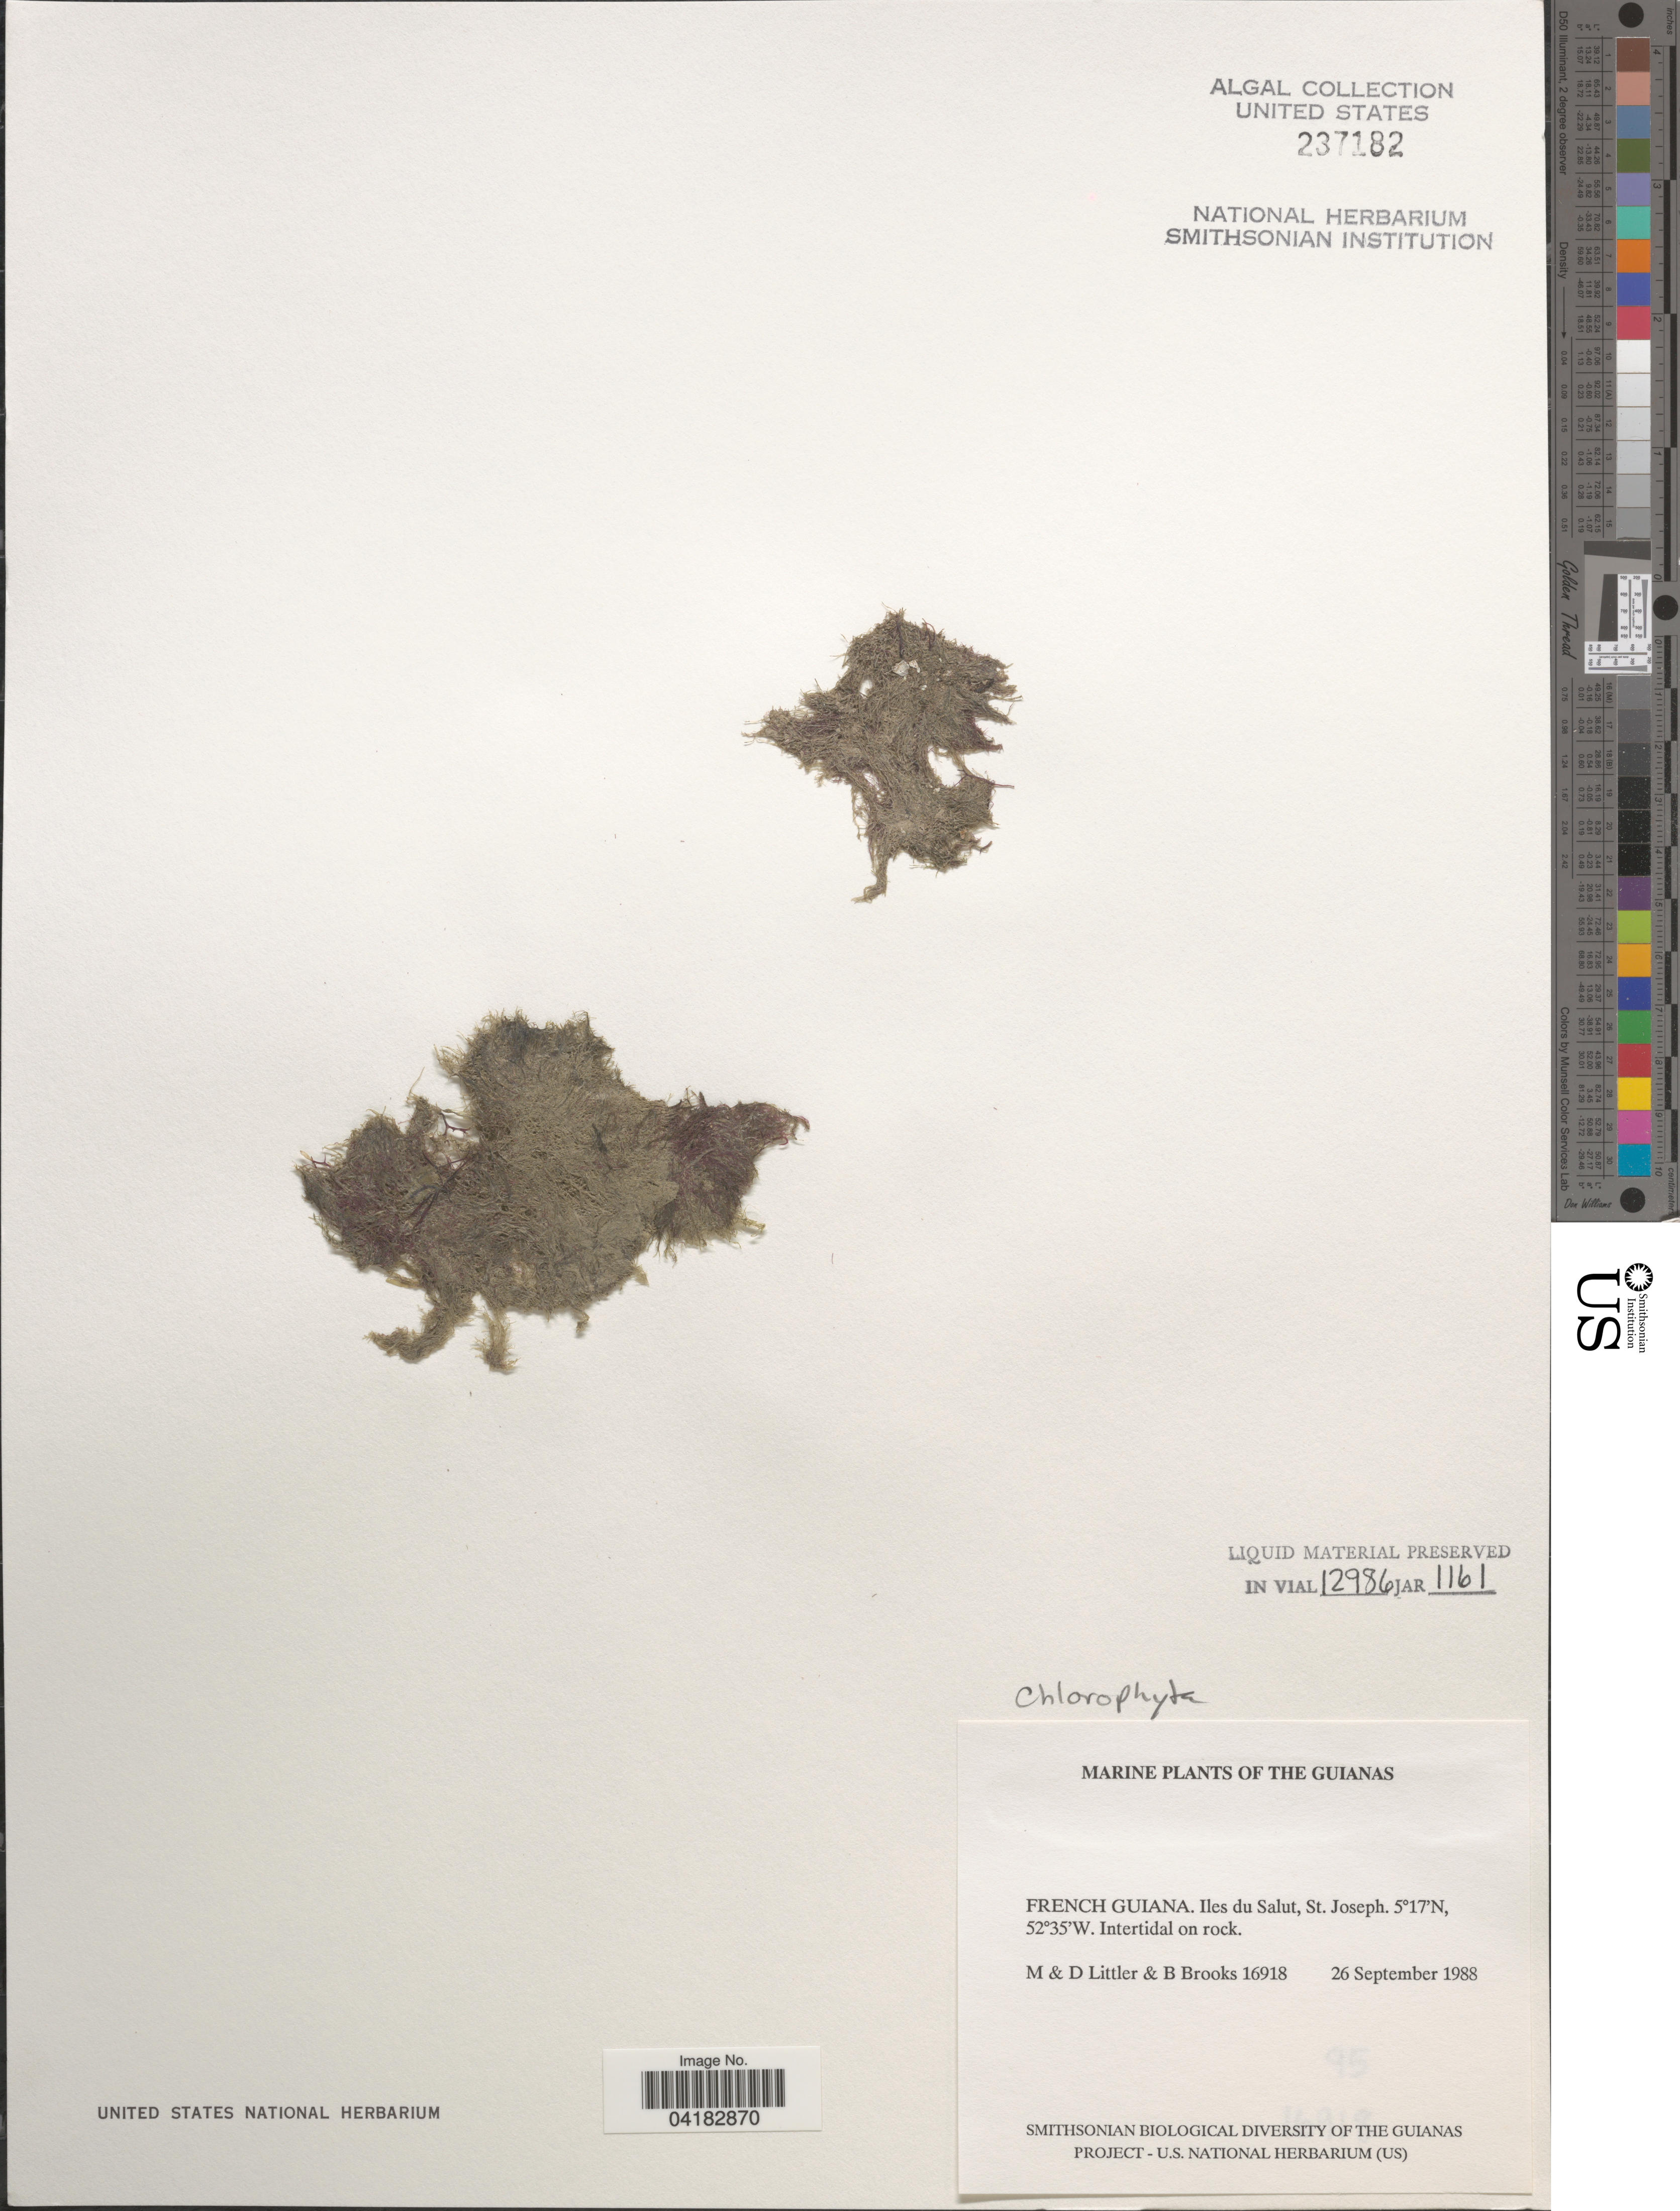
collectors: M. Littler, D. S. Littler & B. Brooks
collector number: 16918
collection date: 1988-09-26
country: French Guiana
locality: Guianas. Iles du Salut, St. Joseph.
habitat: Intertidal on rock.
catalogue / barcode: US 237182